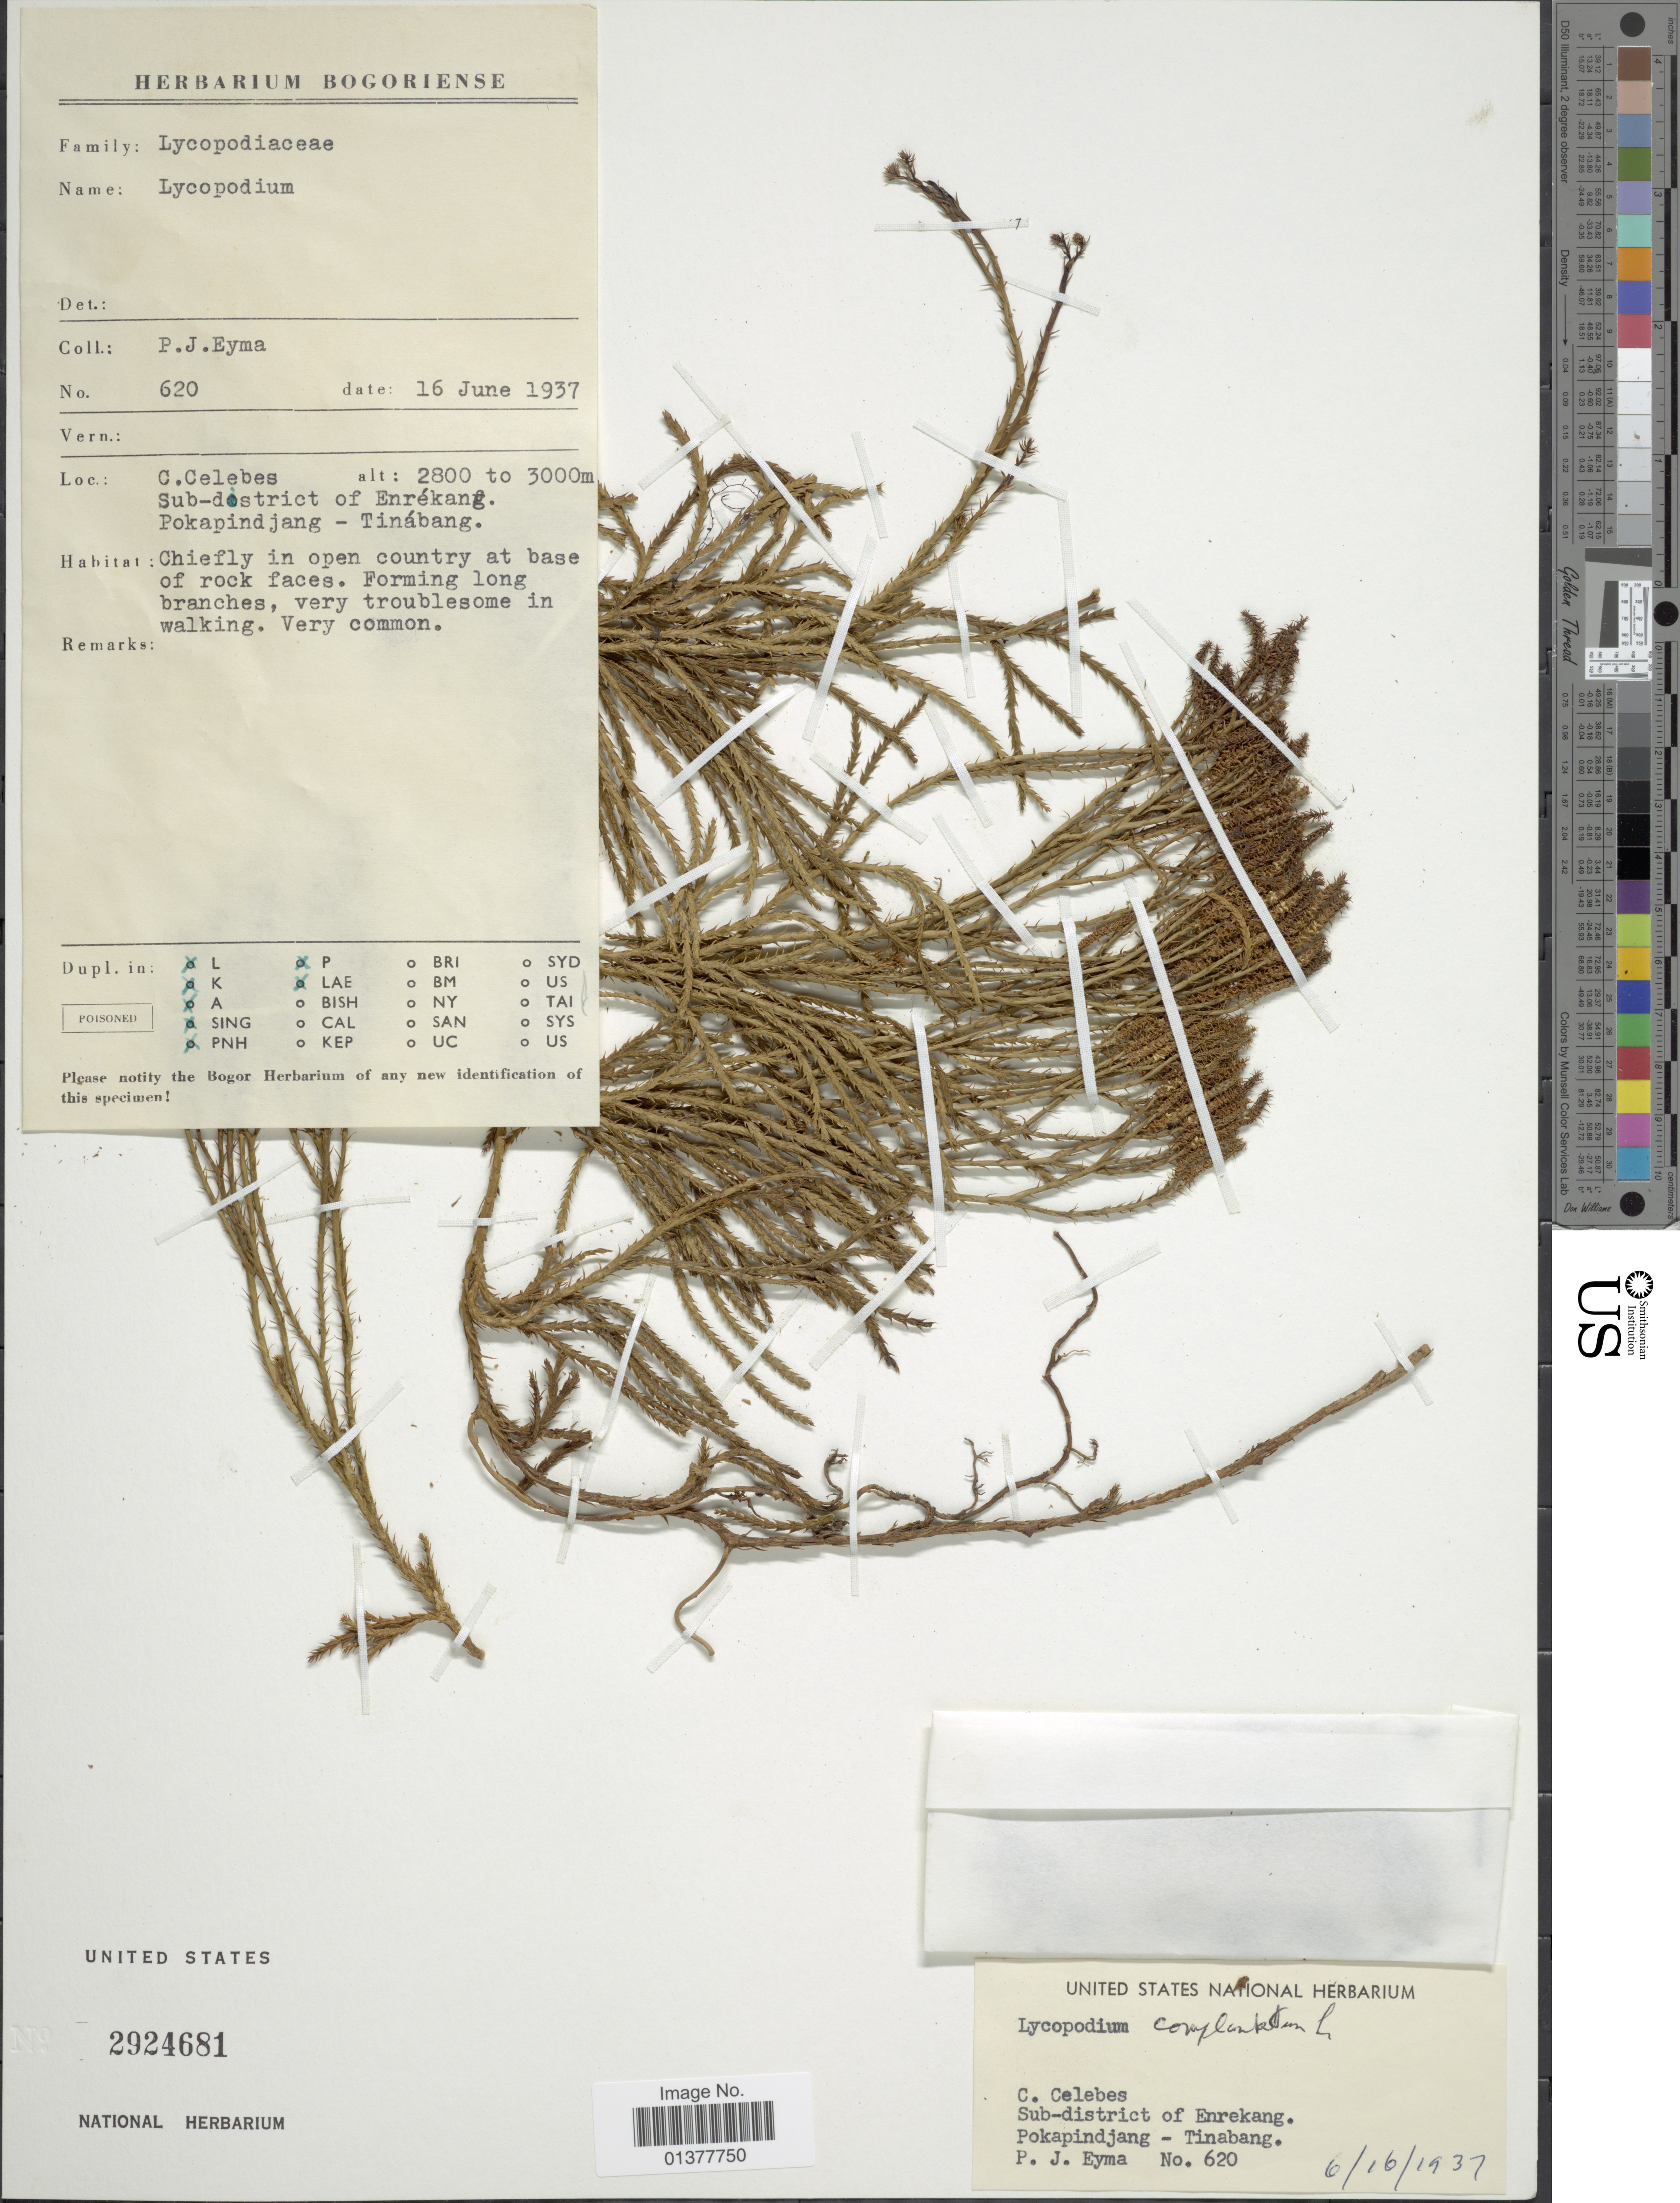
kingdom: Plantae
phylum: Tracheophyta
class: Lycopodiopsida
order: Lycopodiales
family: Lycopodiaceae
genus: Diphasiastrum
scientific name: Diphasiastrum complanatum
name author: (L.) Holub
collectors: P. J. Eyma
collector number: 620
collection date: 1937-06-16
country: Indonesia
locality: C. Celebes, Sub-district of Enrekang, Pokapindjang-Tinabang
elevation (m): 2800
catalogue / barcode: US 2924681